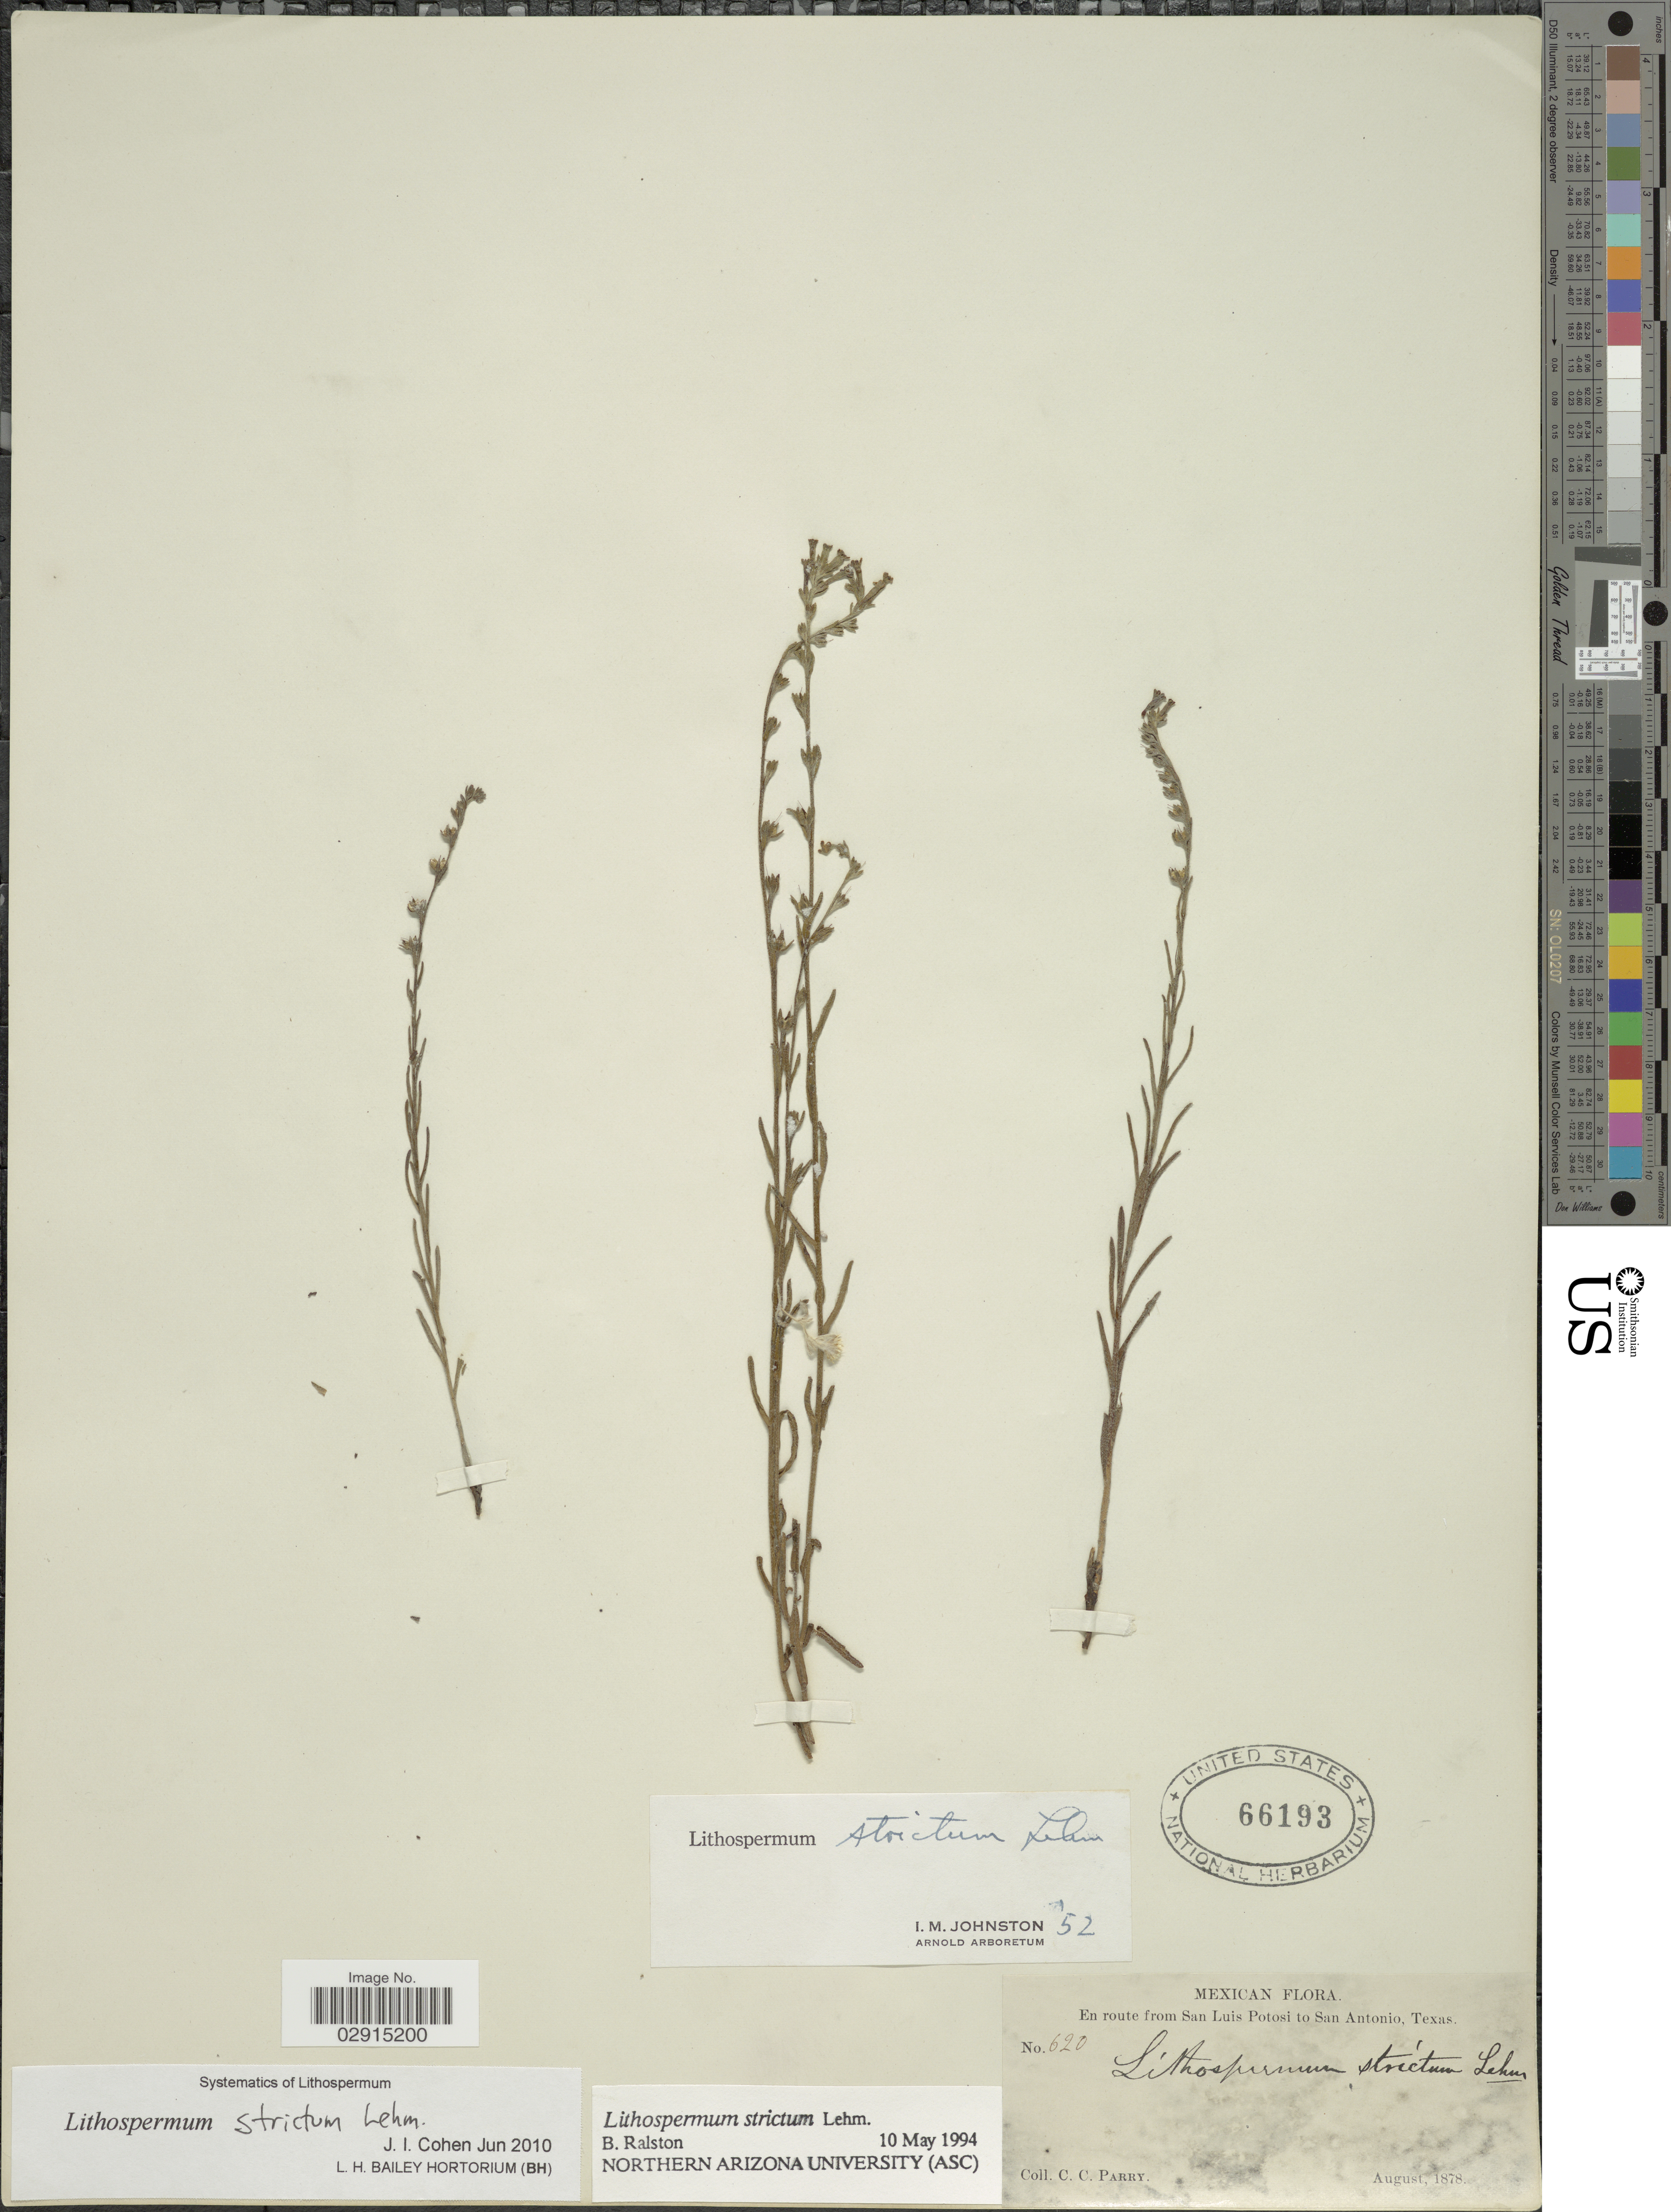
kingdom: Plantae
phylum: Tracheophyta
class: Magnoliopsida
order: Boraginales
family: Boraginaceae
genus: Lithospermum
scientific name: Lithospermum strictum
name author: Lehm.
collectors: C. C. Parry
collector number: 620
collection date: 1878-08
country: Mexico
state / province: San Luis Potosí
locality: En route from San Luis Potosi to San Antonio, Texas.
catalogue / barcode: US 66193